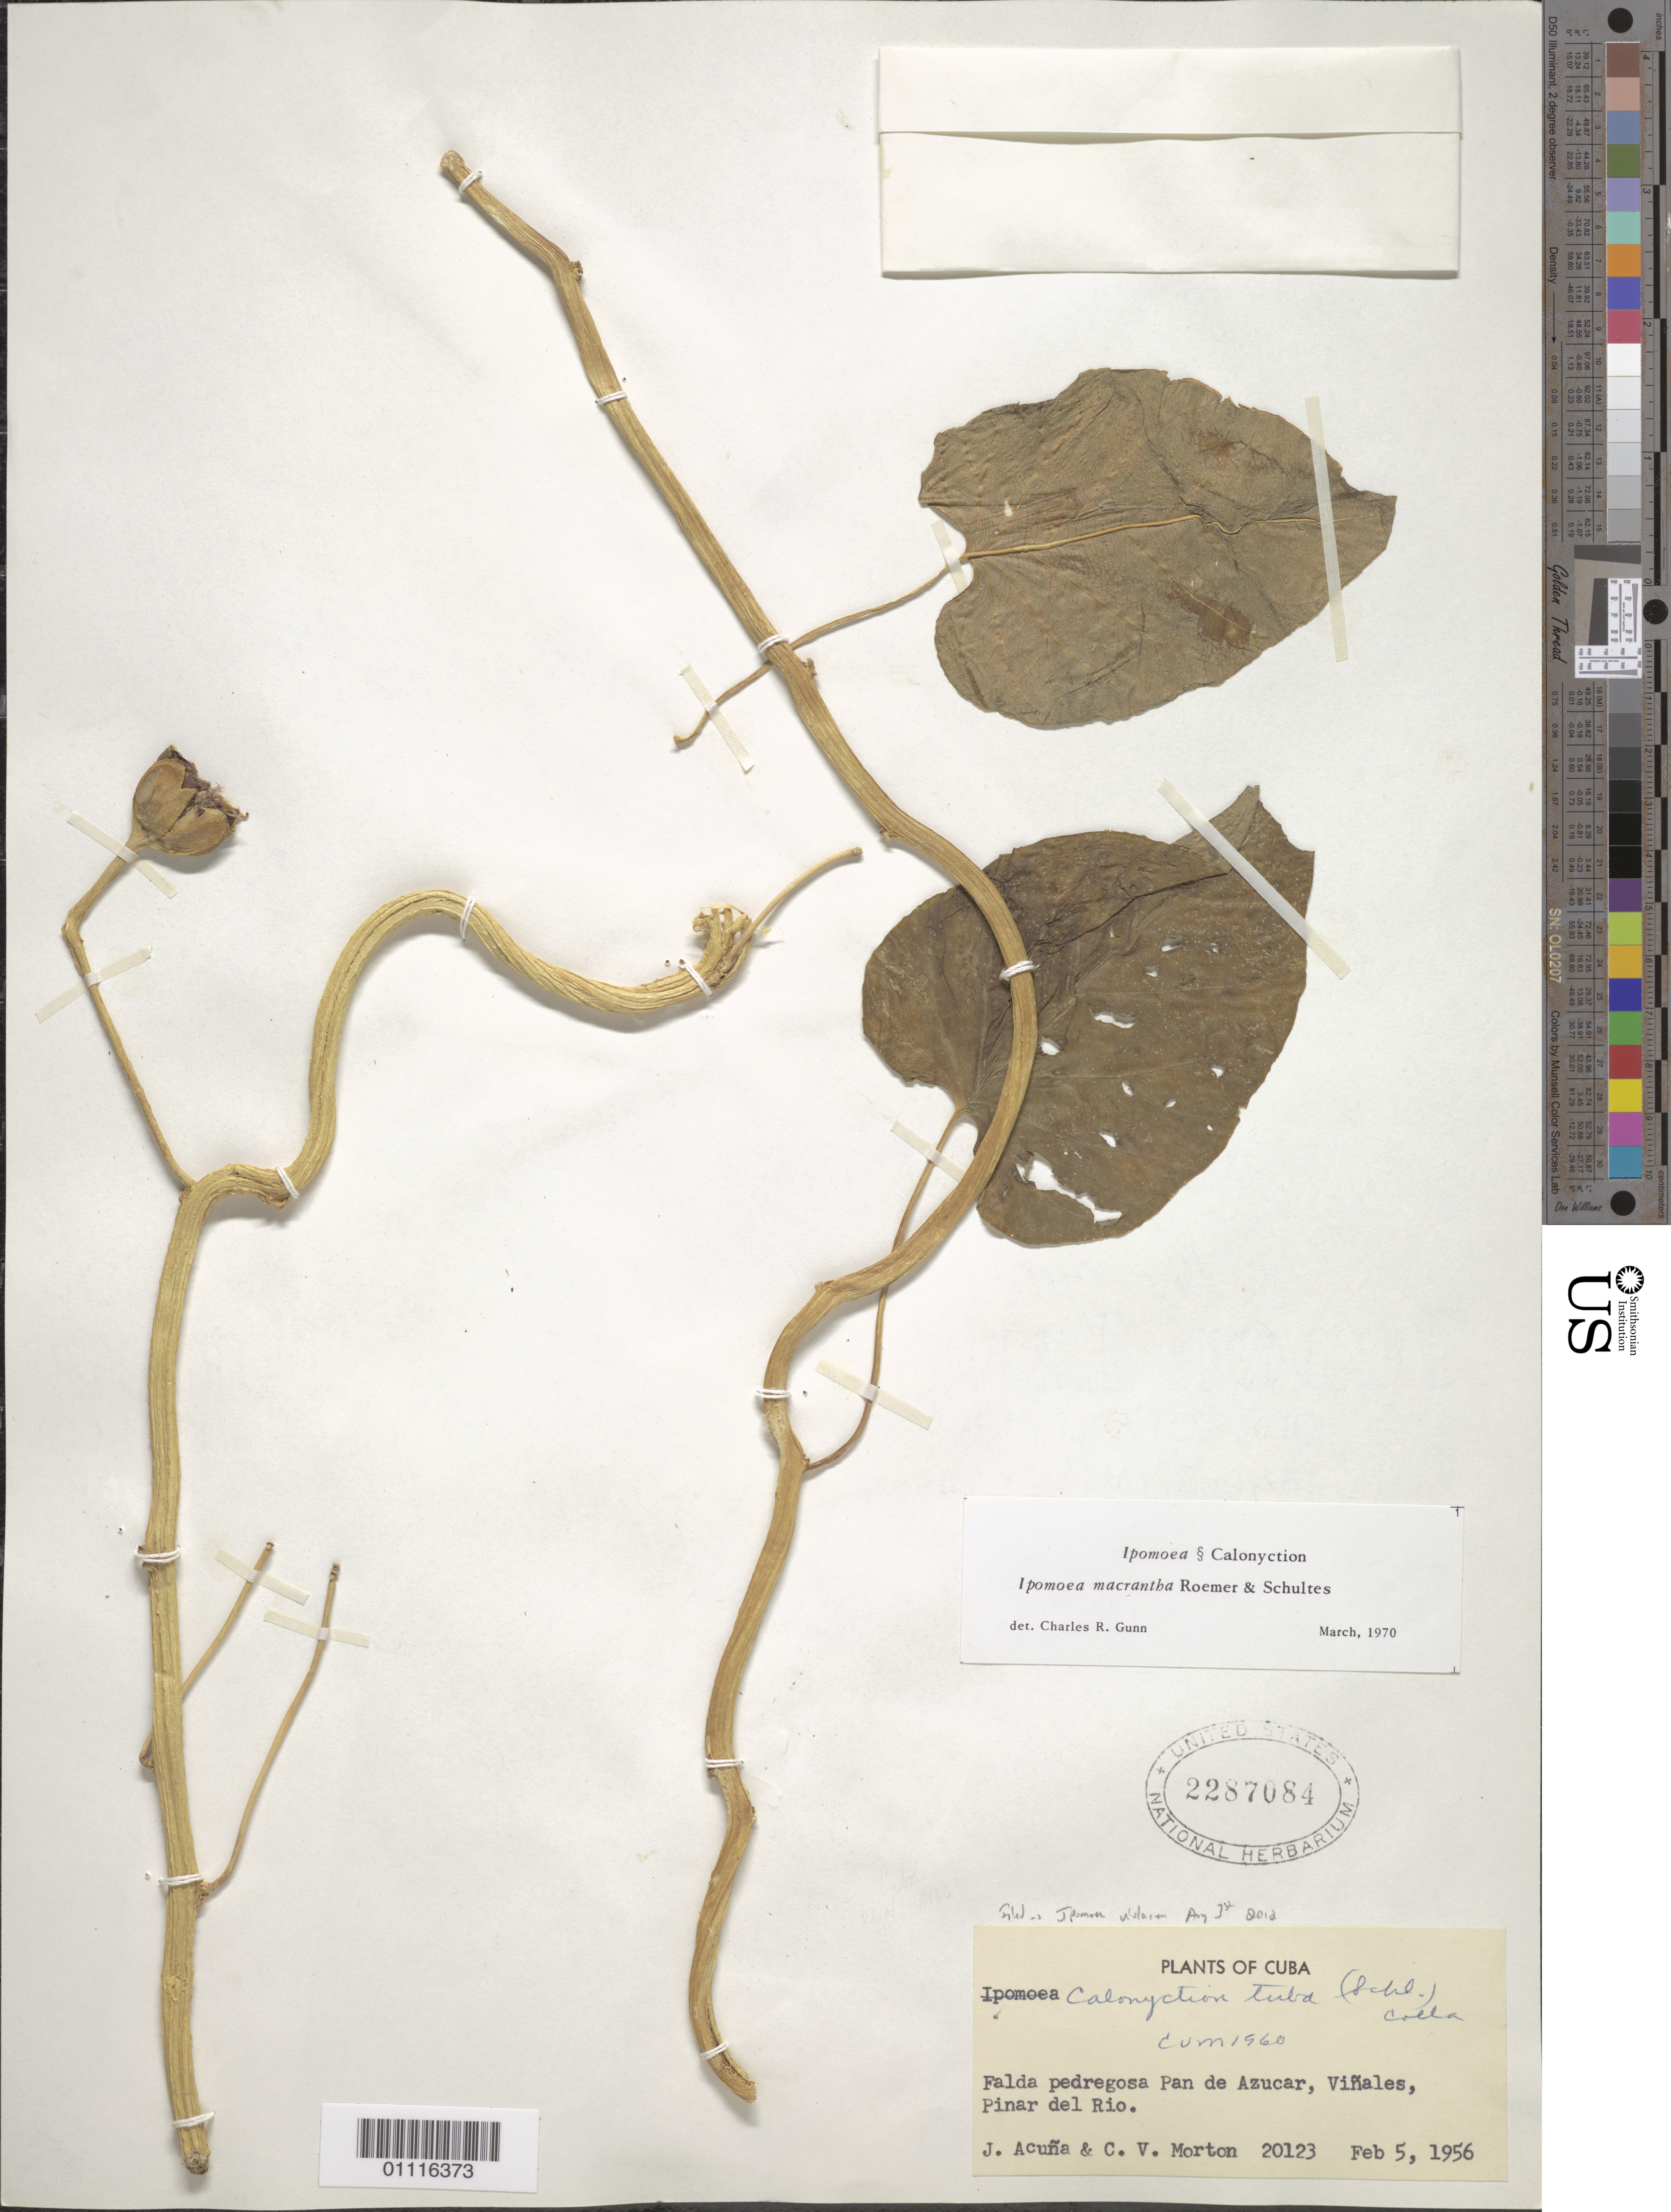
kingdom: Plantae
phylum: Tracheophyta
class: Magnoliopsida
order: Solanales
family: Convolvulaceae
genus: Ipomoea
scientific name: Ipomoea violacea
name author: L.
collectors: C. V. Morton & J. Acuña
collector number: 20123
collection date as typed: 05 Feb 1956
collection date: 1956-02-05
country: Cuba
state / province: Pinar del Rio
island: Cuba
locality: Falda pedregosa Pan de Azucar, Vinales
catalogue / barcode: US 2287084